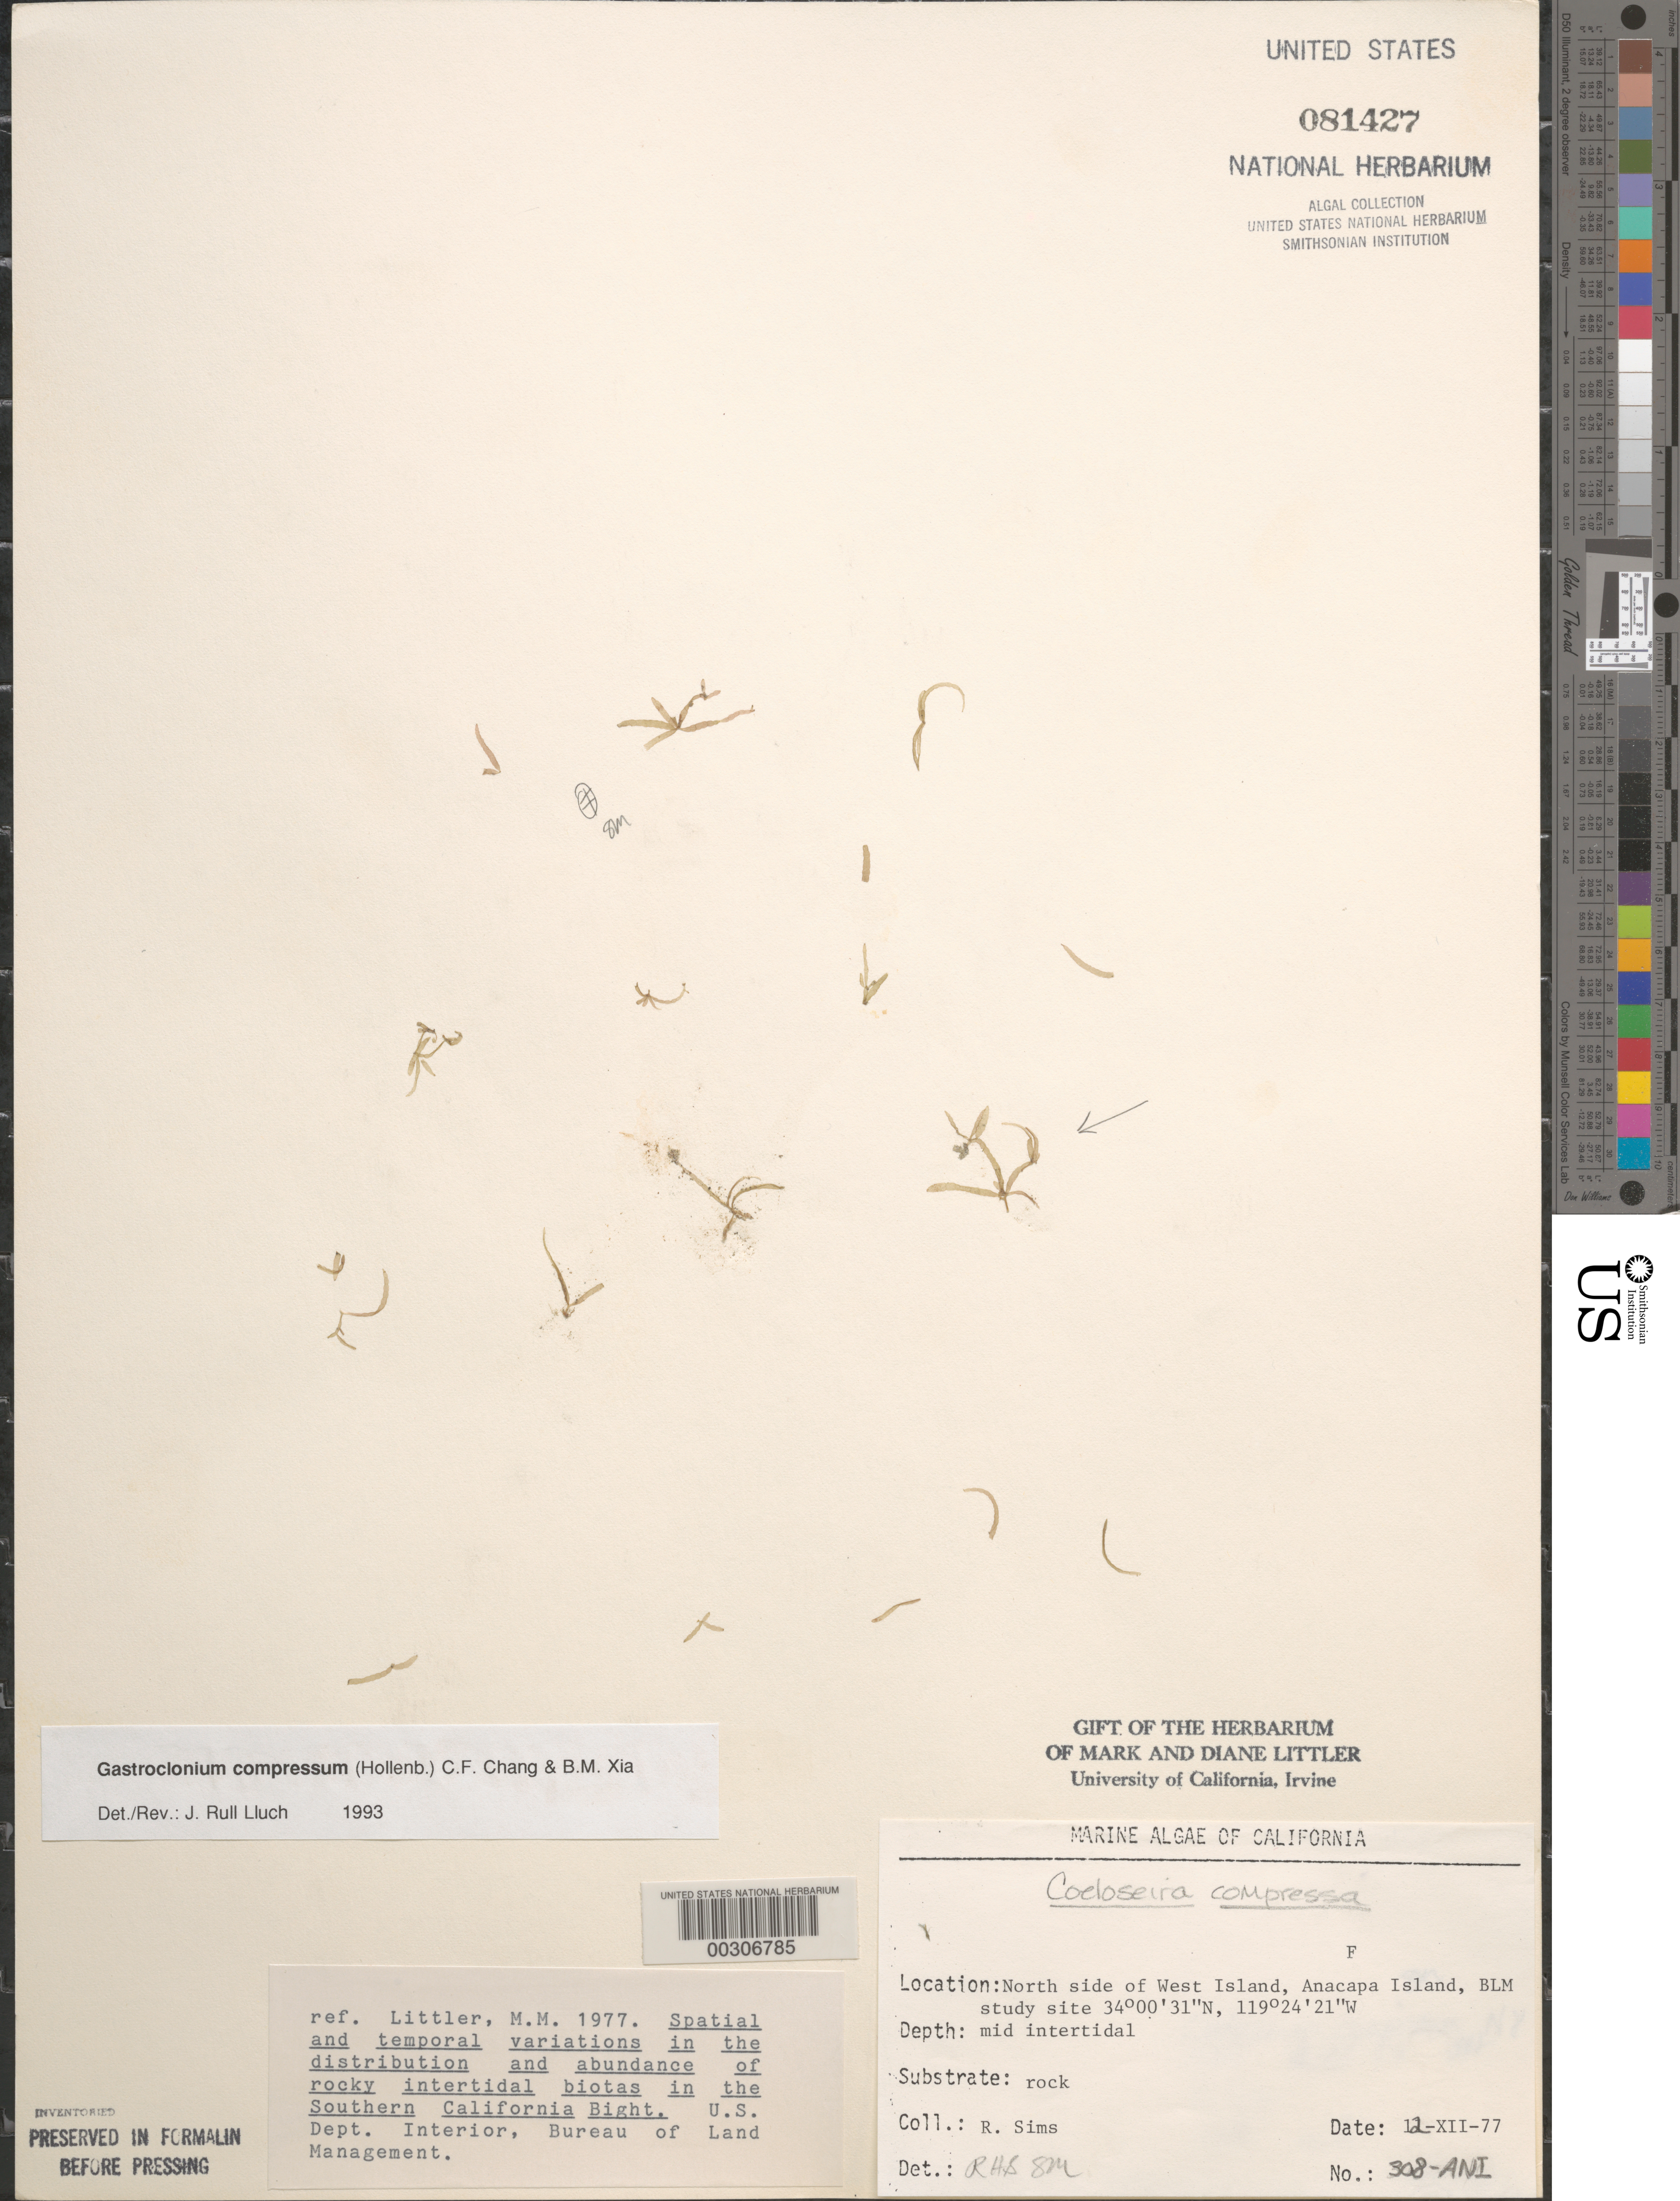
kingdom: Plantae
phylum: Rhodophyta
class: Florideophyceae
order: Rhodymeniales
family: Champiaceae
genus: Gastroclonium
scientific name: Gastroclonium compressum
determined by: Lluch, J. R.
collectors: R. H. Sims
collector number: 308-ANI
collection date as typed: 12 Dec 1977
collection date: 1977-12-12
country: United States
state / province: California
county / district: Ventura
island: Anacapa Island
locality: North side of west island, northwest end of Frenchy's Cove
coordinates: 34 00'31"N, 119 24'21"W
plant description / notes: BLM-SOCALBIGHT Rocky Intertidal Survey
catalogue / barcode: US 81427